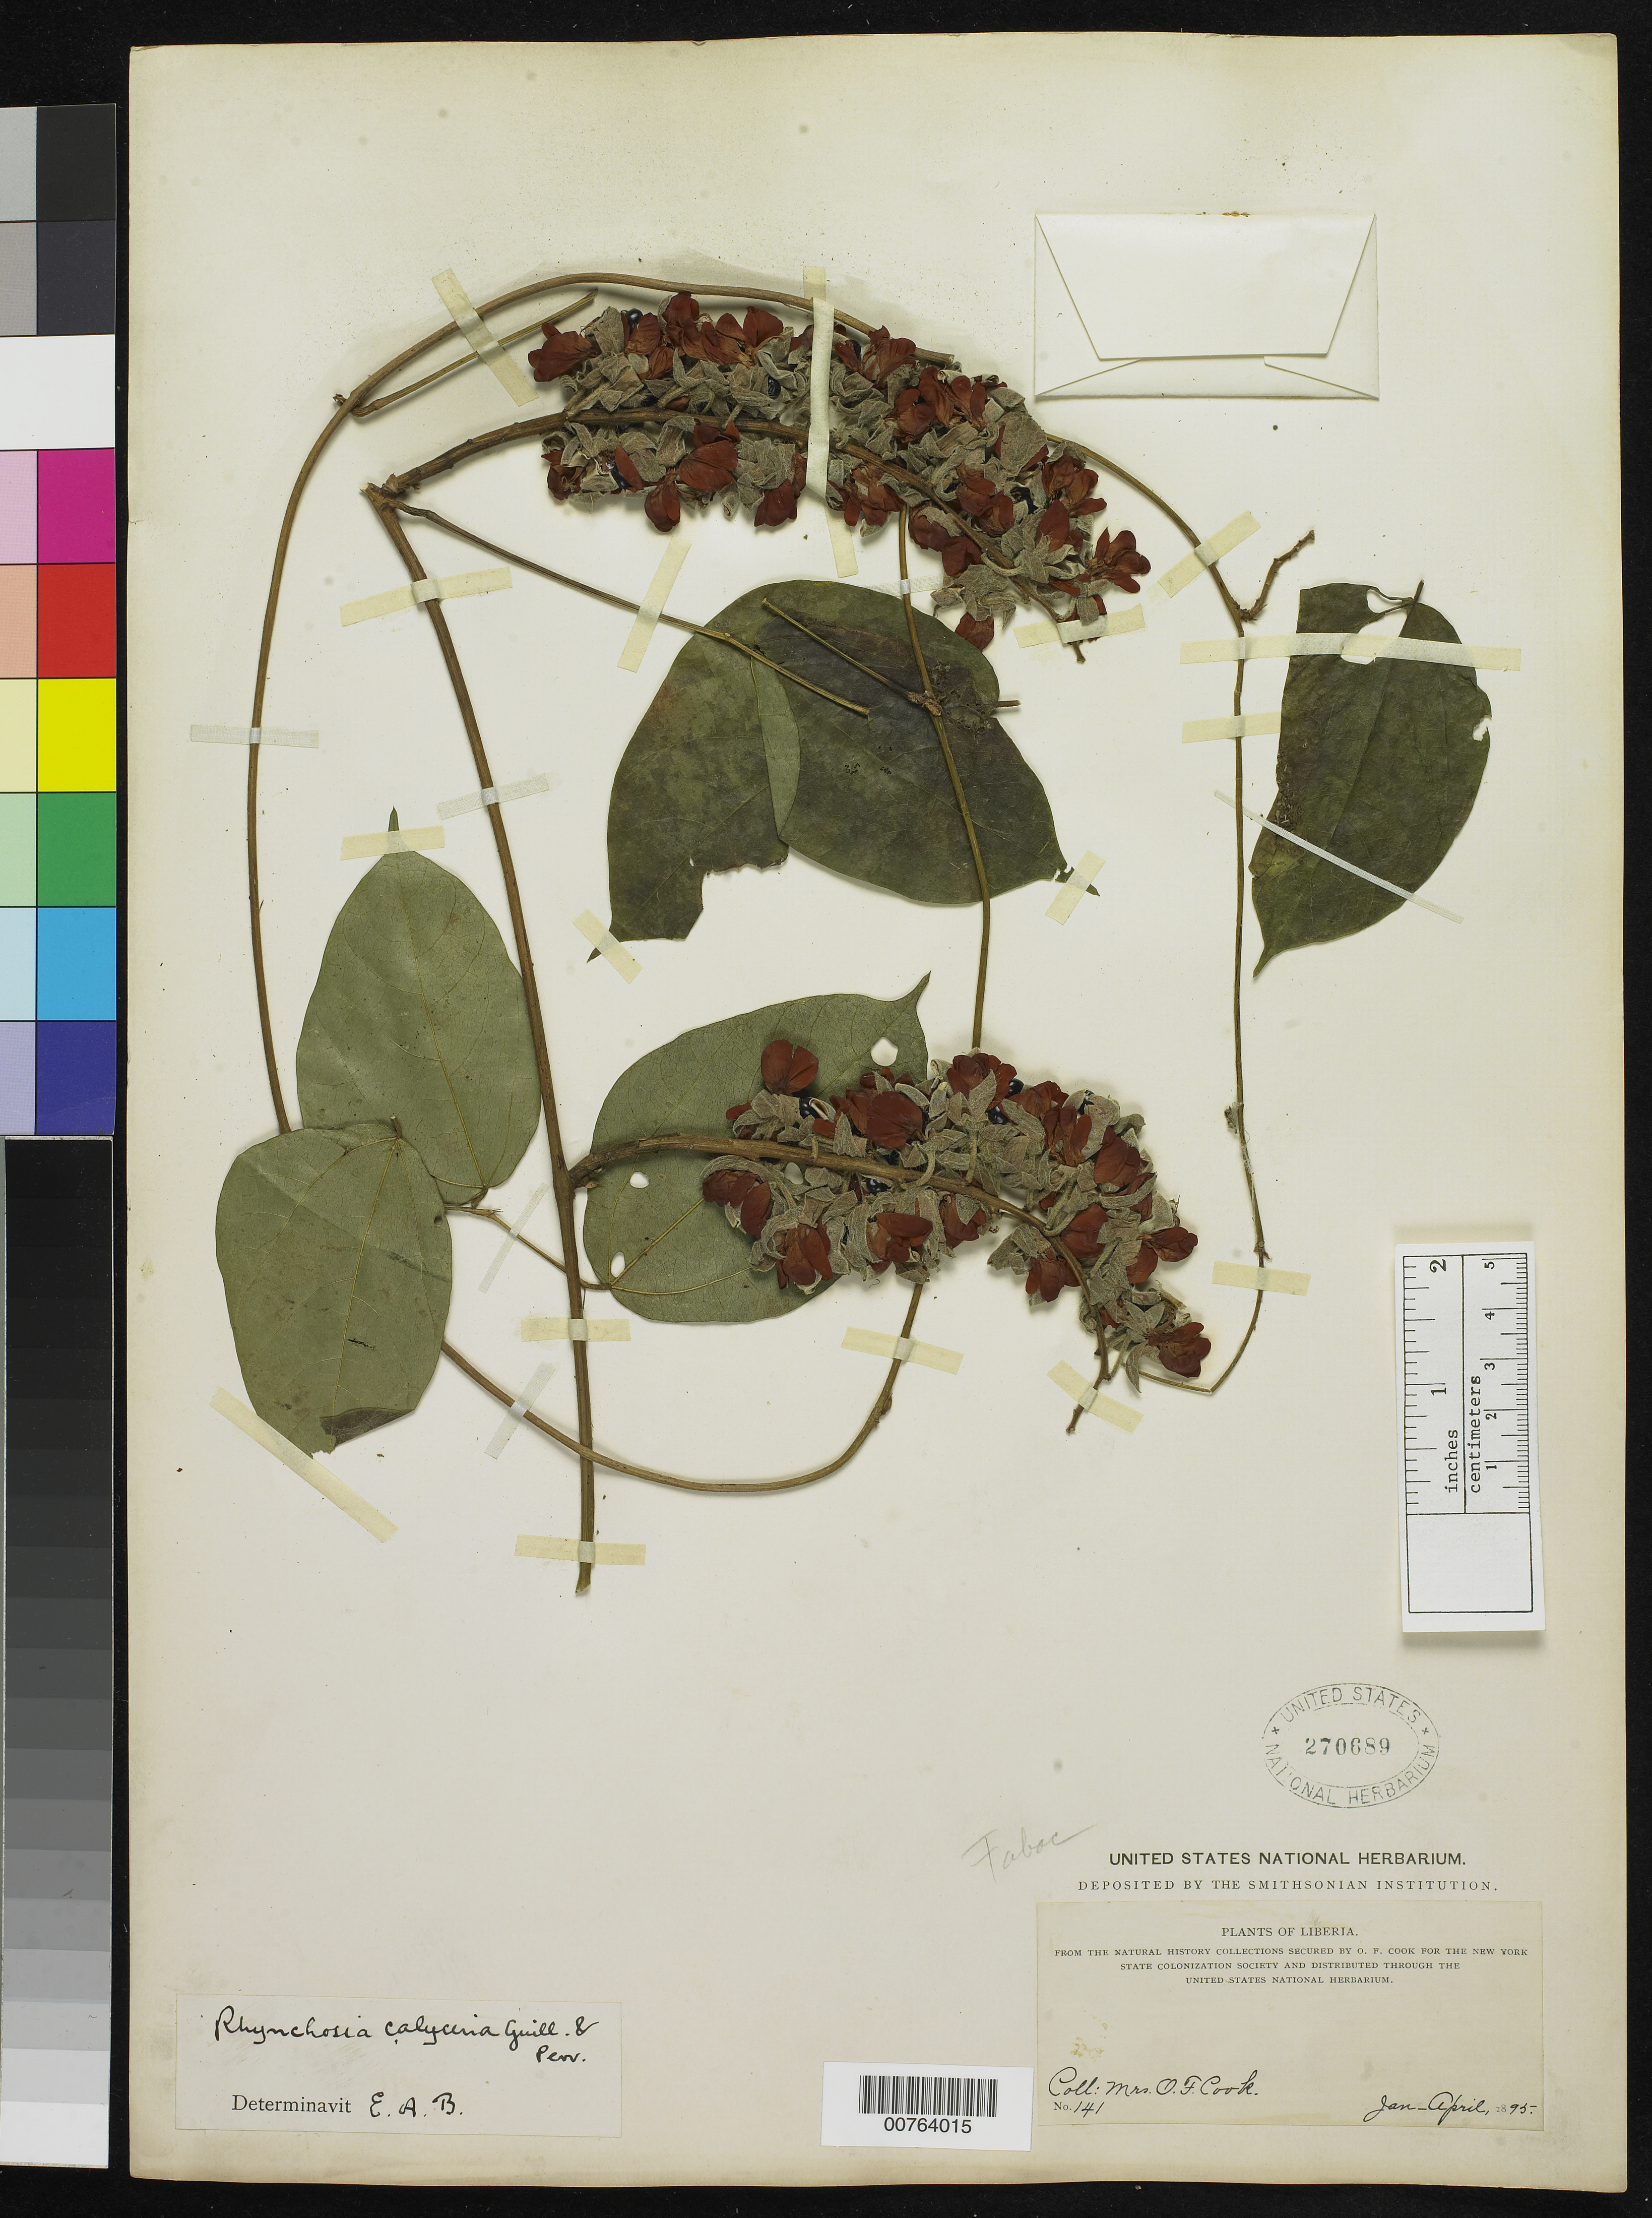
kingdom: Plantae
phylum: Tracheophyta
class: Magnoliopsida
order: Fabales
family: Fabaceae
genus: Rhynchosia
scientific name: Rhynchosia calycina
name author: Guill. & Perr.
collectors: Alice C. Cook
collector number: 141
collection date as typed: Jan 1895 to -- Apr 1895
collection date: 1895-01/1895-04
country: Liberia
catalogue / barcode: US 270689